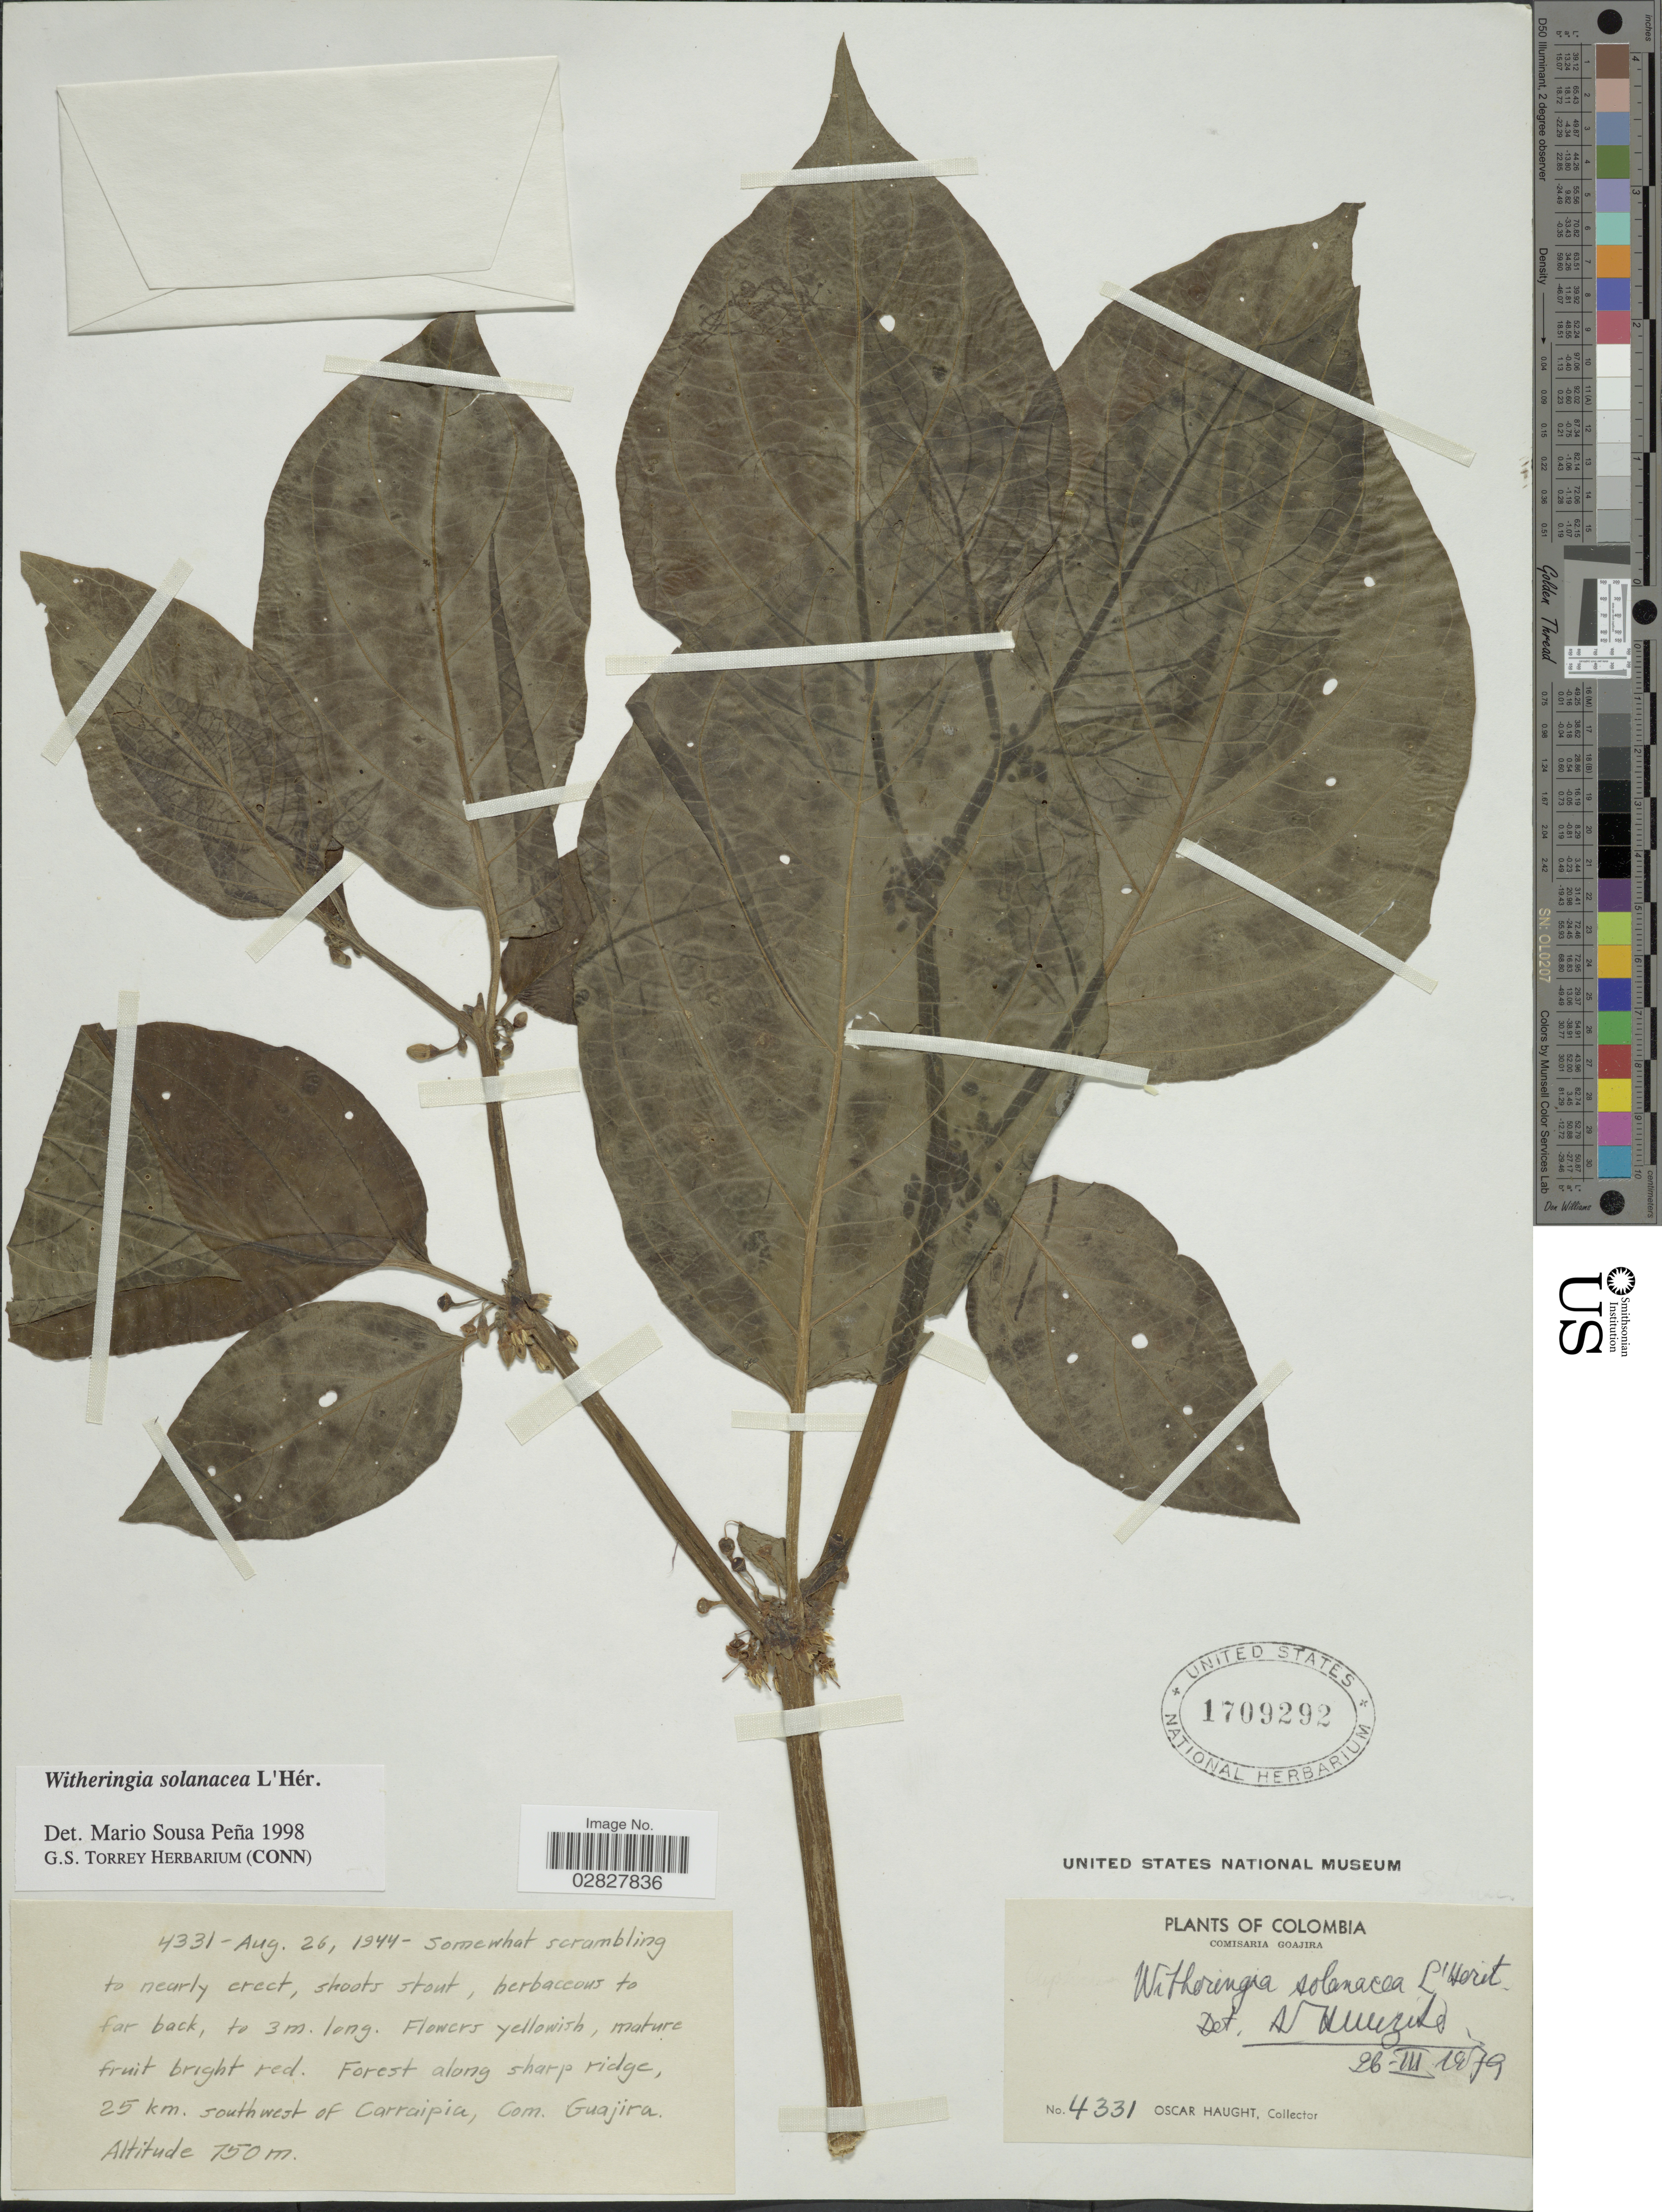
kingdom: Plantae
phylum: Tracheophyta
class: Magnoliopsida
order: Solanales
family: Solanaceae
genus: Witheringia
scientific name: Witheringia solanacea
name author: L'Hér.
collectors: O. Haught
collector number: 4331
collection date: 1944-08-26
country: Colombia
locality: Comisaria Goajira, Forest along sharp ridge, 25 km. southwest of Carraipia.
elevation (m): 750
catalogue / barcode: US 1709292